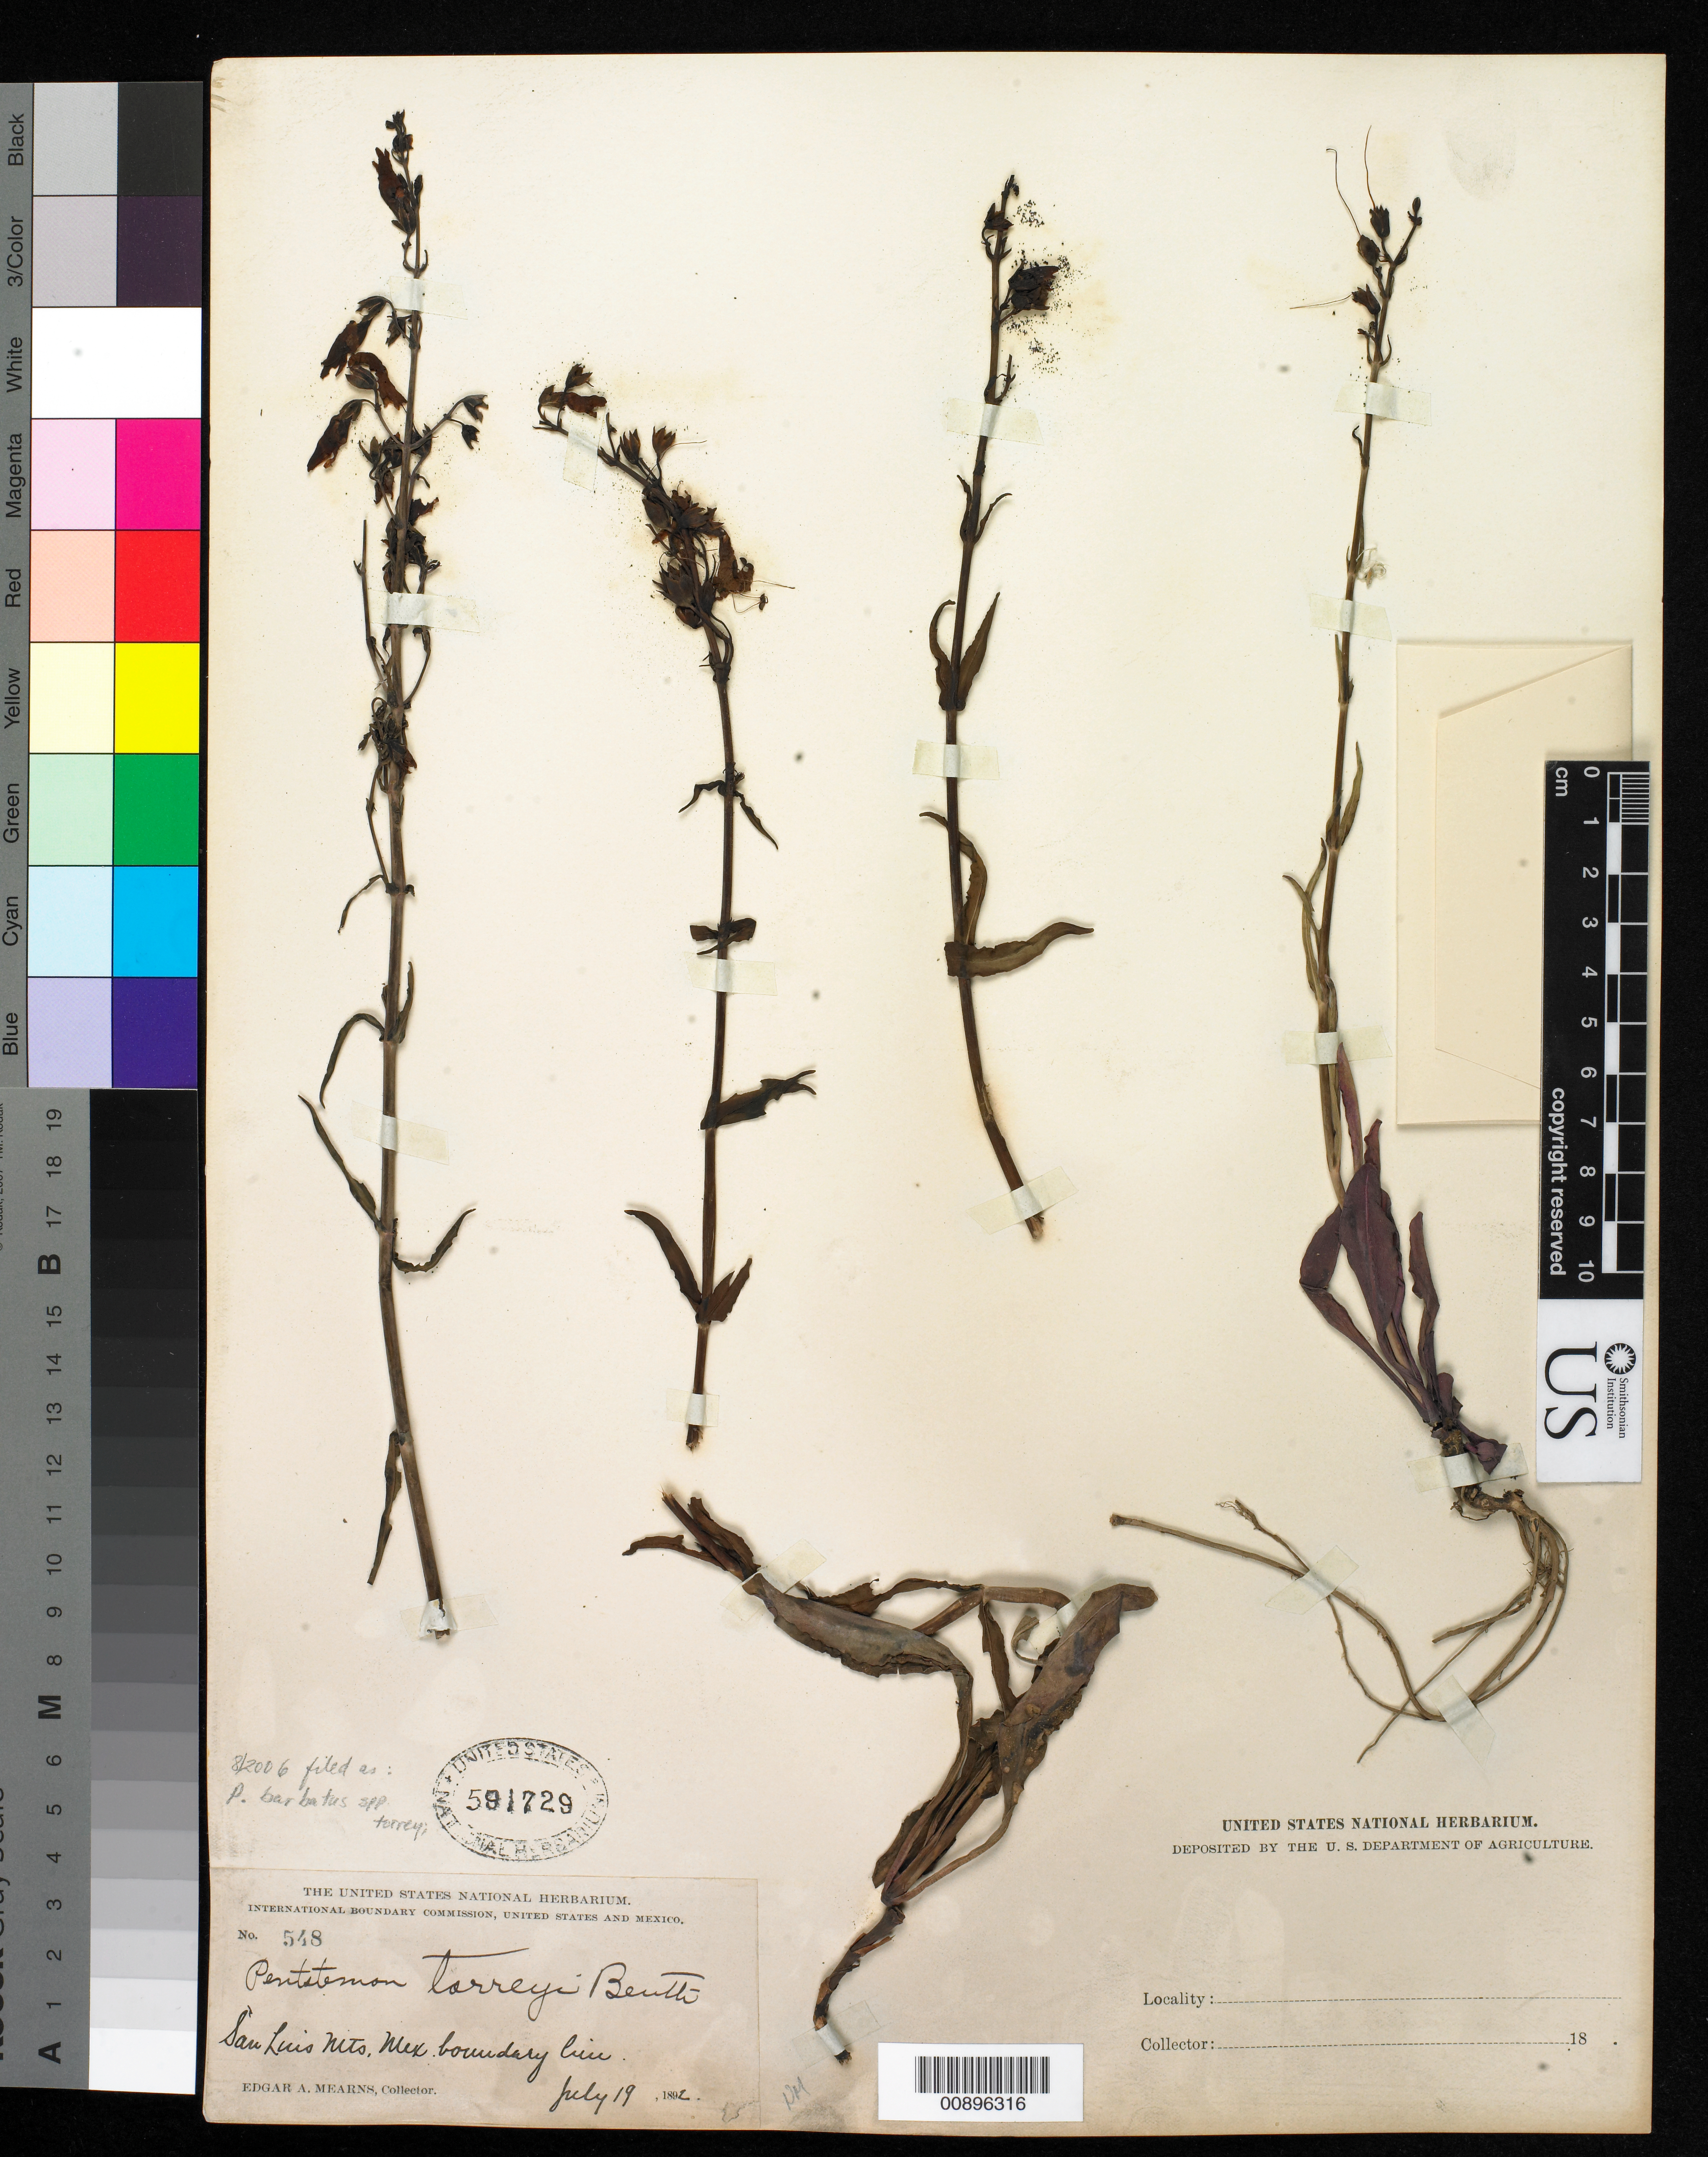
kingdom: Plantae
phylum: Tracheophyta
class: Magnoliopsida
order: Lamiales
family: Plantaginaceae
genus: Penstemon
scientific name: Penstemon barbatus subsp. torreyi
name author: (Benth.) D.D. Keck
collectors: E. A. Mearns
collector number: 548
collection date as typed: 19 Jul 1892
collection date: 1892-07-19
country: United States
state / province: New Mexico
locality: San Luis Mts., Mexican Boundary Line.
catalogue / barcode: US 591729